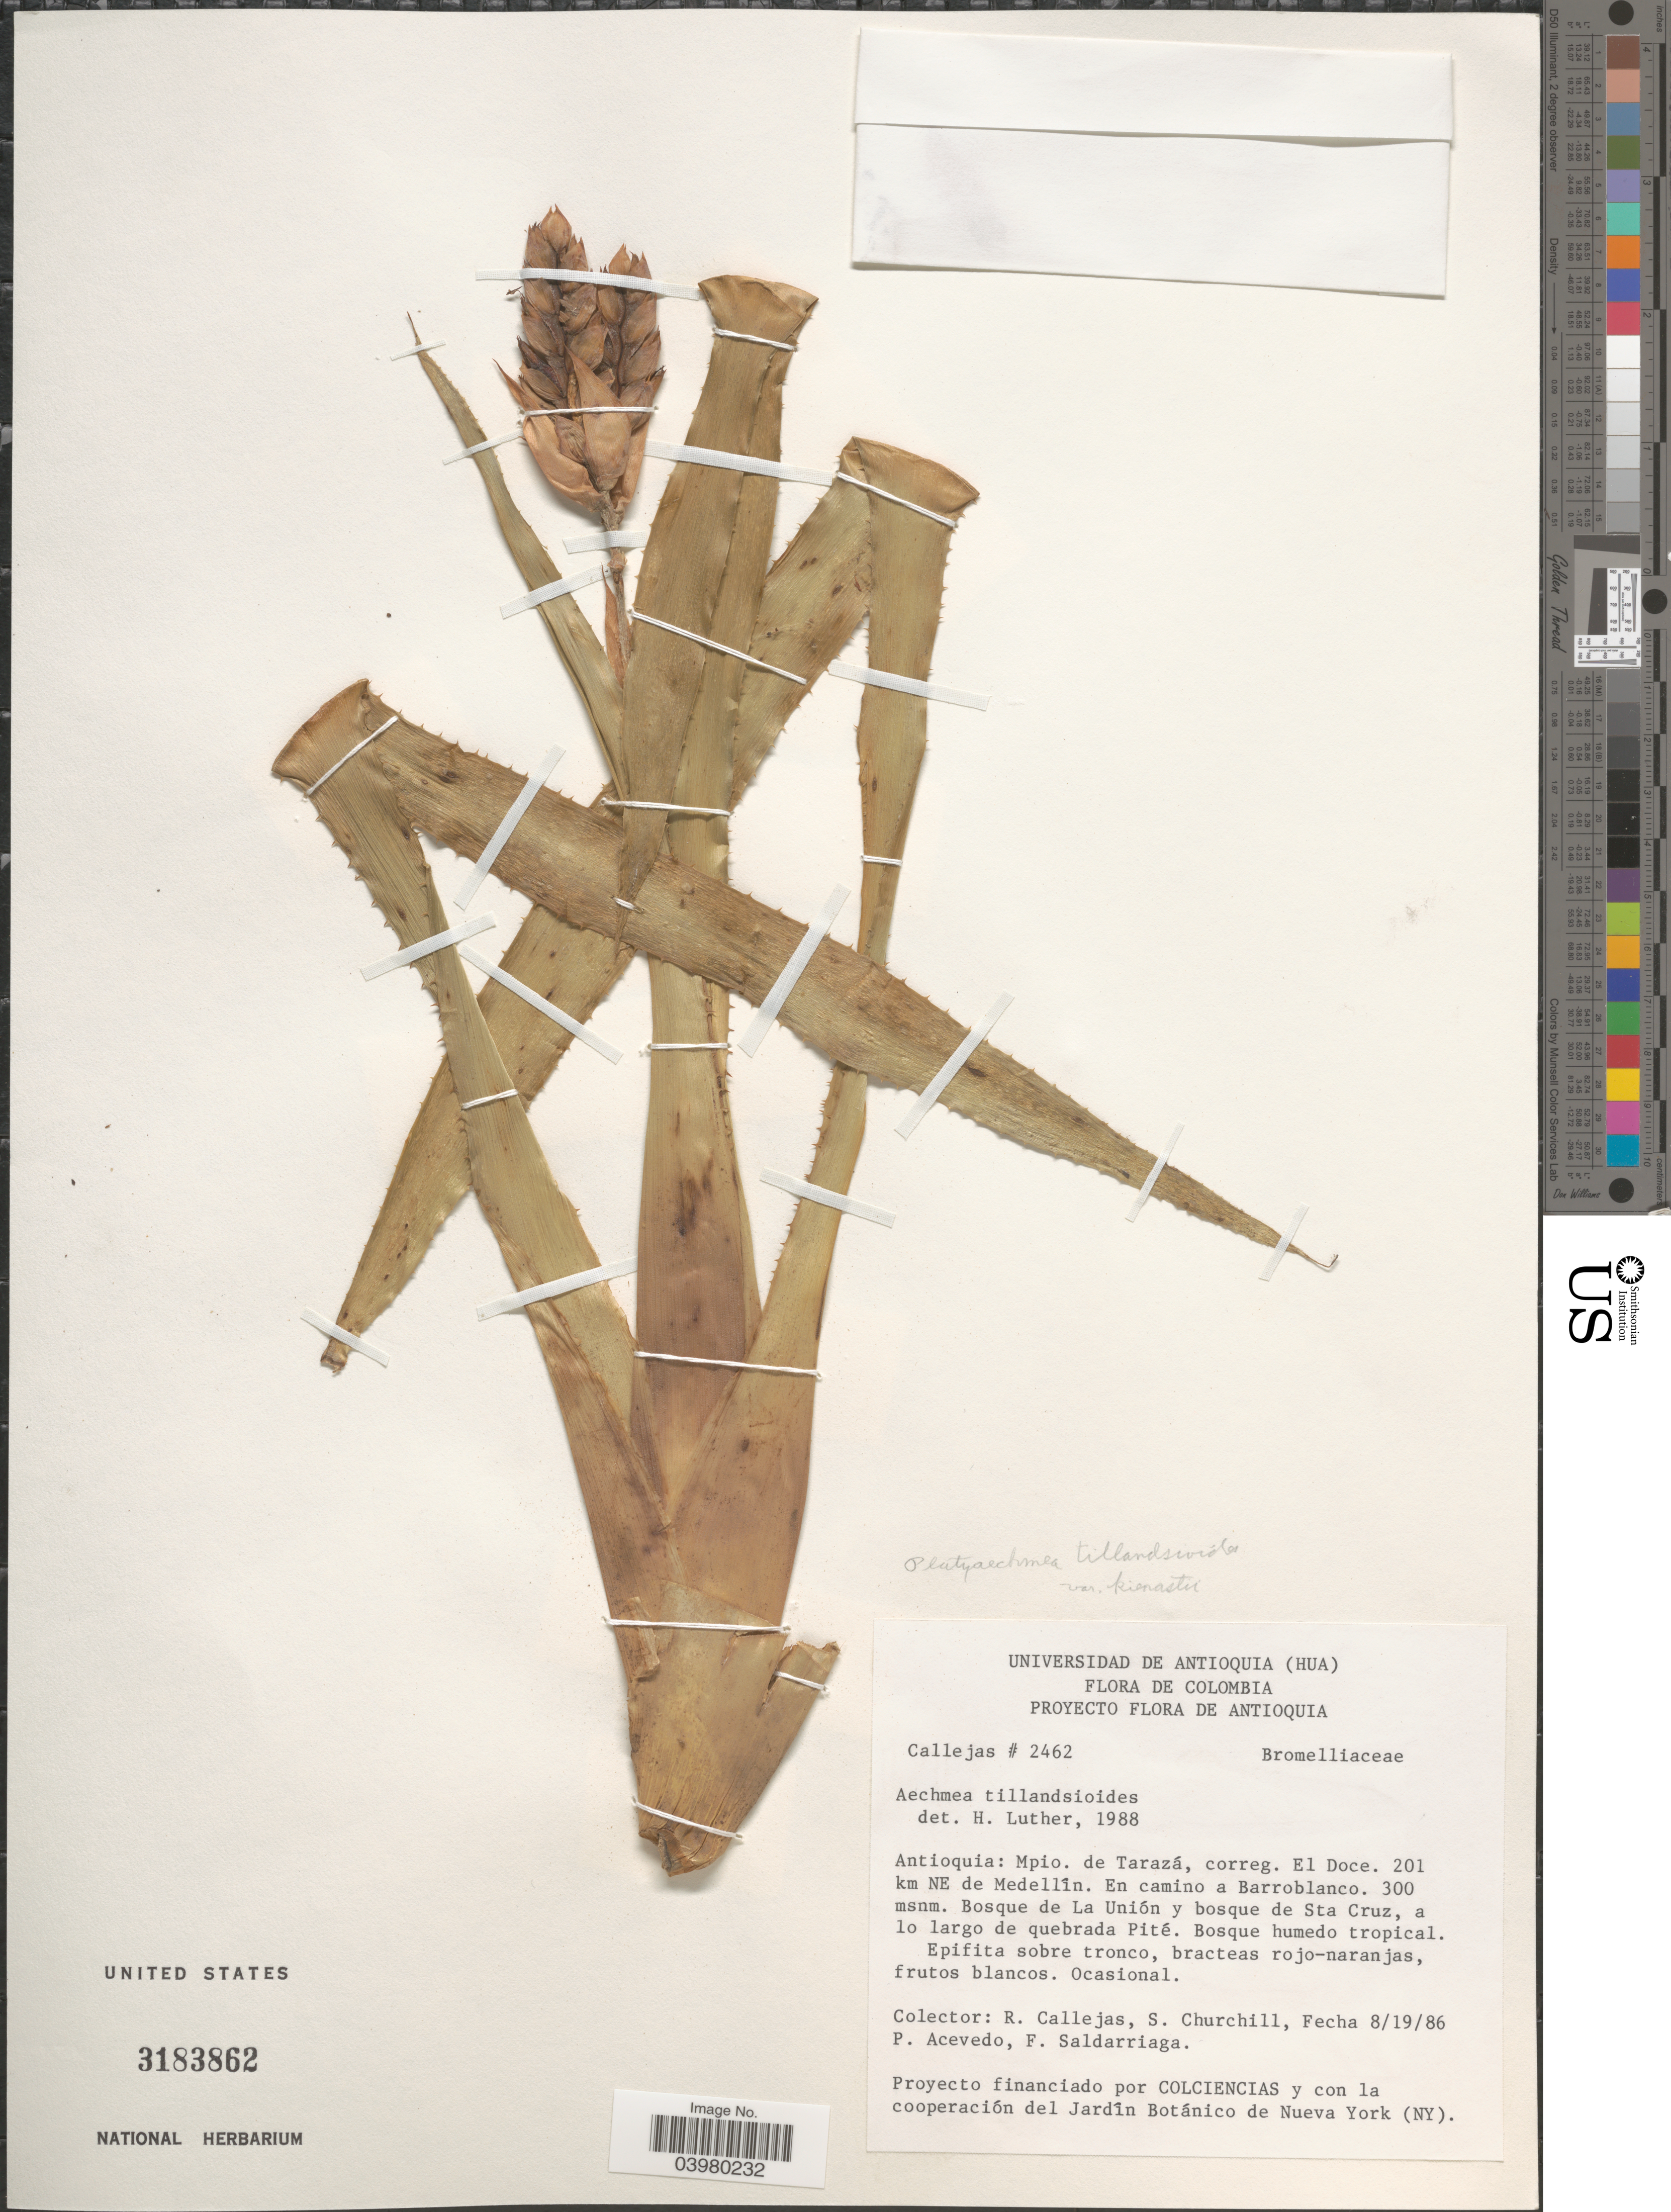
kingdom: Plantae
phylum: Tracheophyta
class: Liliopsida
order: Poales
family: Bromeliaceae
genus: Aechmea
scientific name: Aechmea tillandsioides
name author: (Mart. ex Schult. & Schult. f.) Baker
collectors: R. Callejas, S. Churchill, P. Acevedo-Rodr. & F. Saldarriaga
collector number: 2462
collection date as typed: Transcribed d/m/y: 19/8/86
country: Colombia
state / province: Antioquia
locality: Mpio. de Tarazá, correg. El Doce. 201 km NE de Medellín. En camino a Barroblanco. Bosque de La Unión y bosque de Sta Cruz, a lo largo de quebrada Pité.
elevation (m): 300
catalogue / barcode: US 3183862